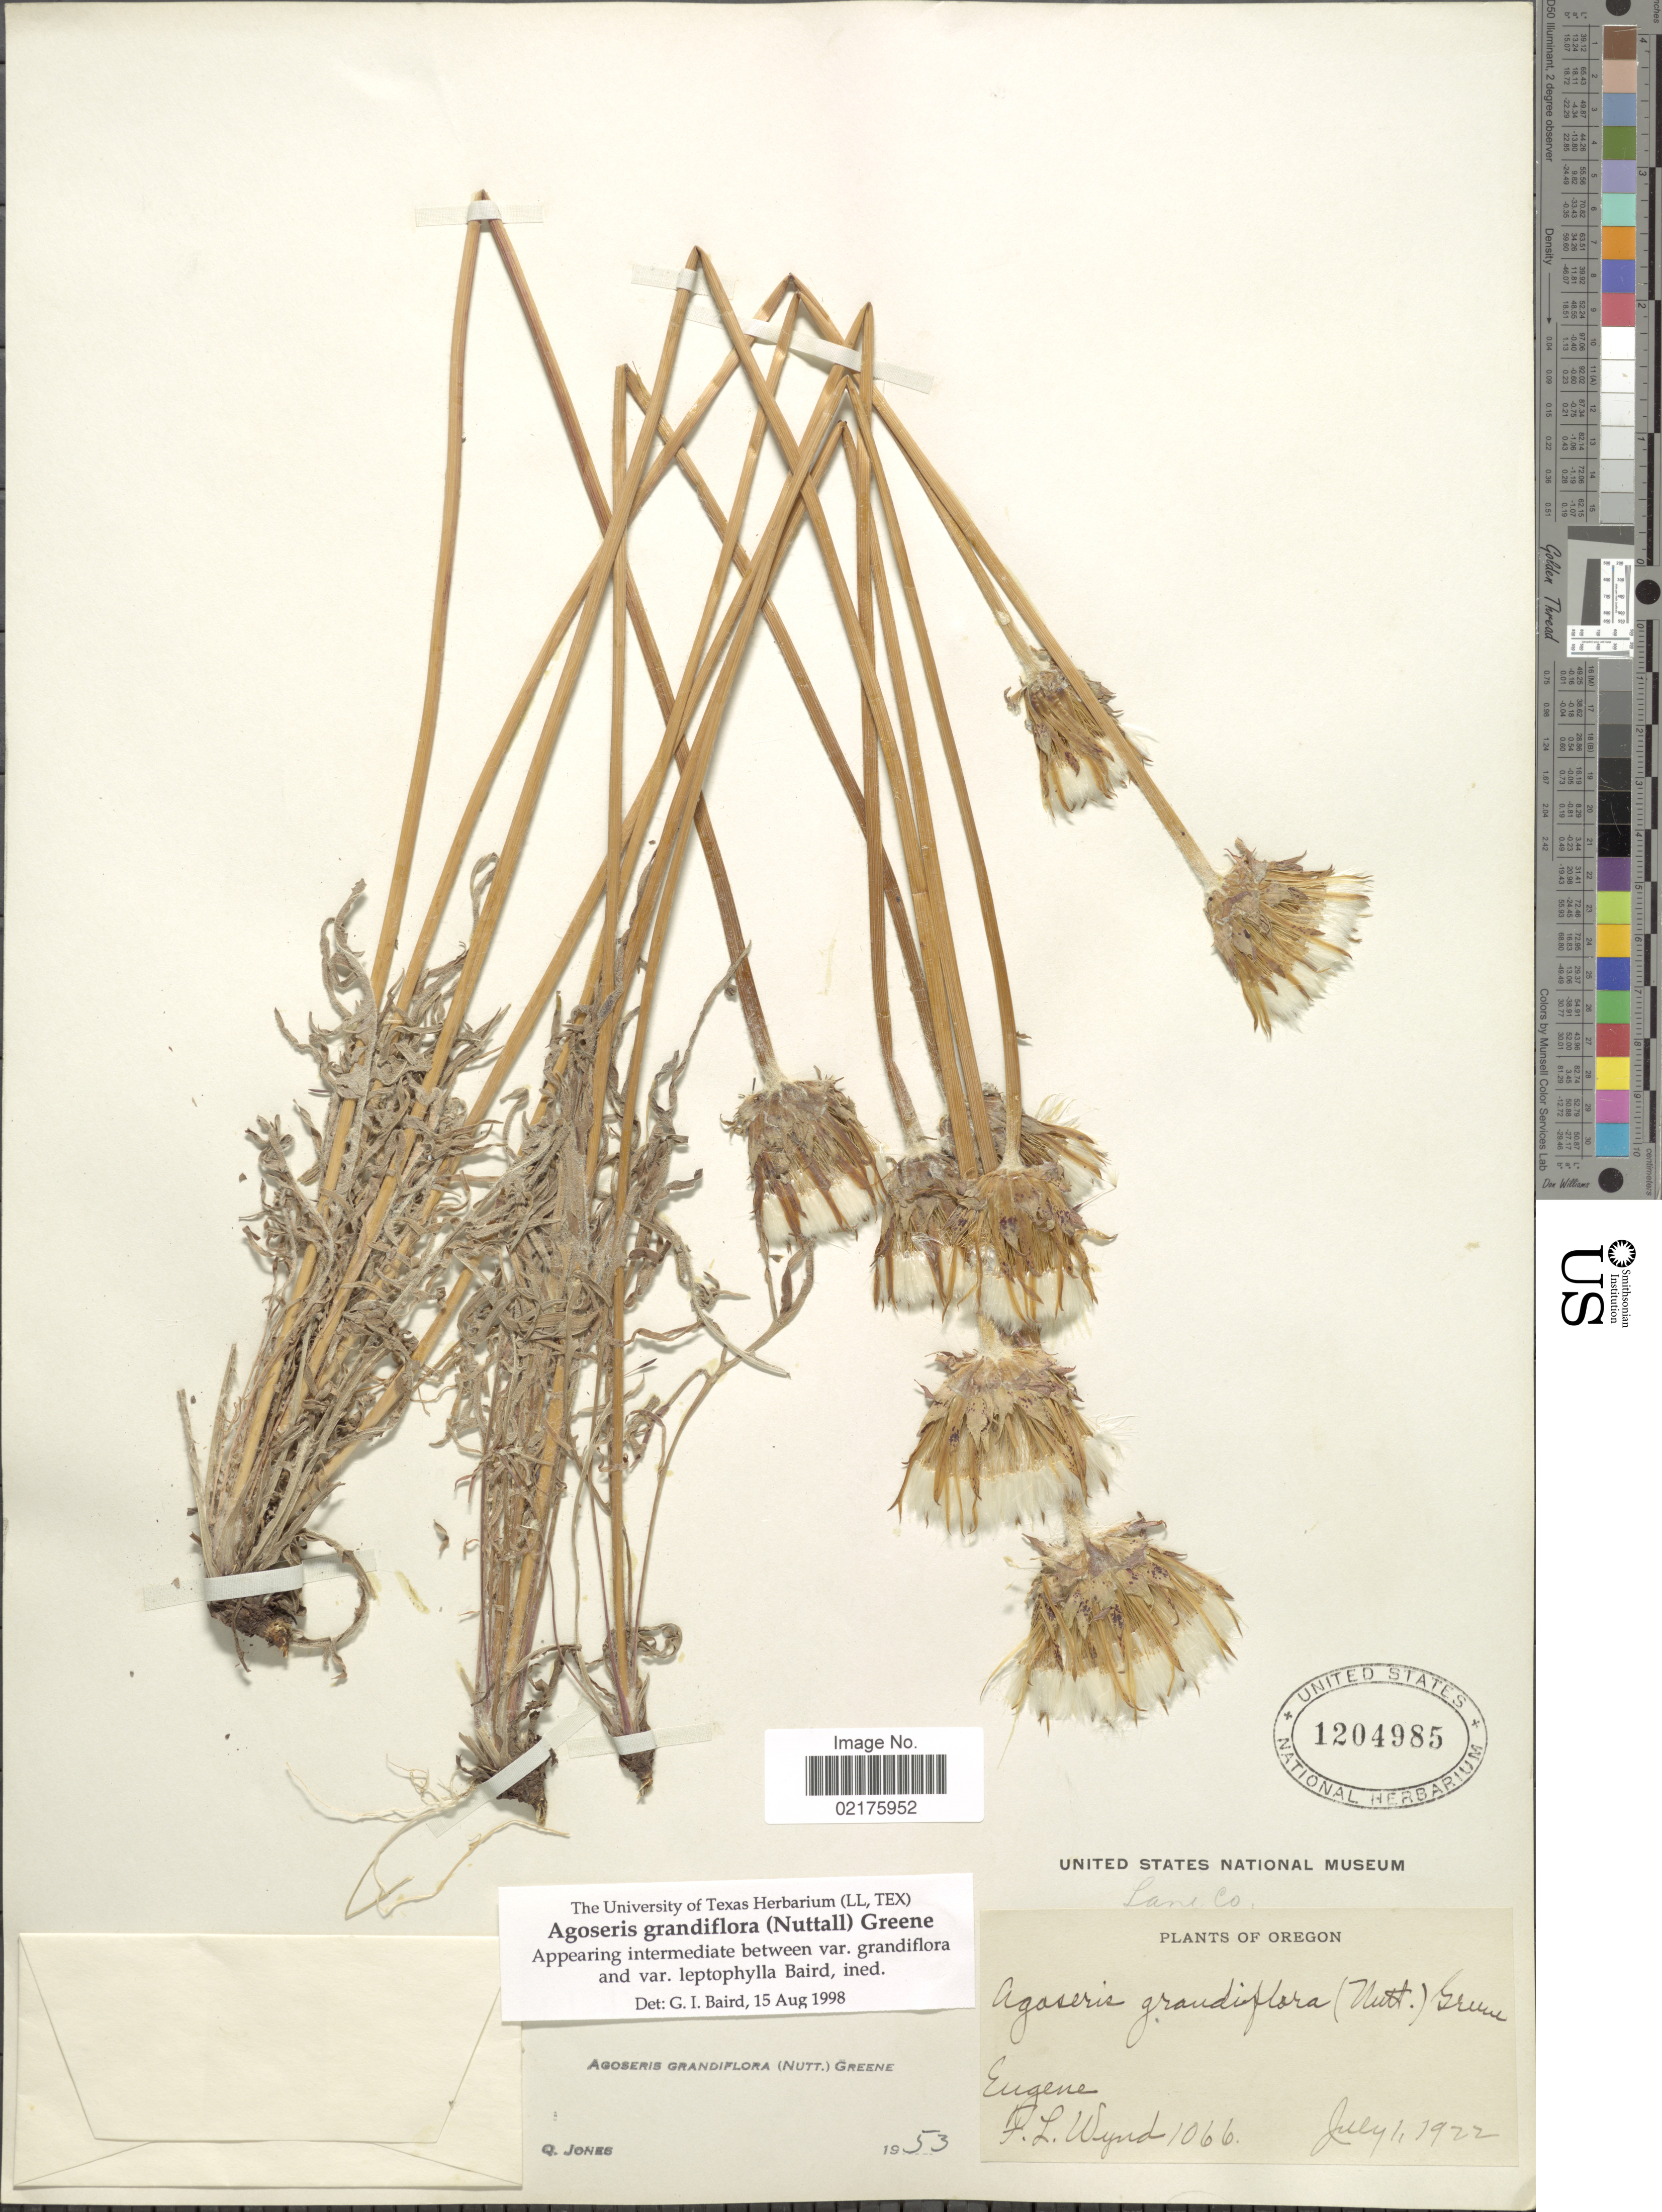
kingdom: Plantae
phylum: Tracheophyta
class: Magnoliopsida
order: Asterales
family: Asteraceae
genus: Agoseris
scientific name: Agoseris grandiflora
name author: (Nutt.) Greene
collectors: F. L. Wynd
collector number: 1066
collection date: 1922-07-01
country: United States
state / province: Oregon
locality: Eugene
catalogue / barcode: US 1204985